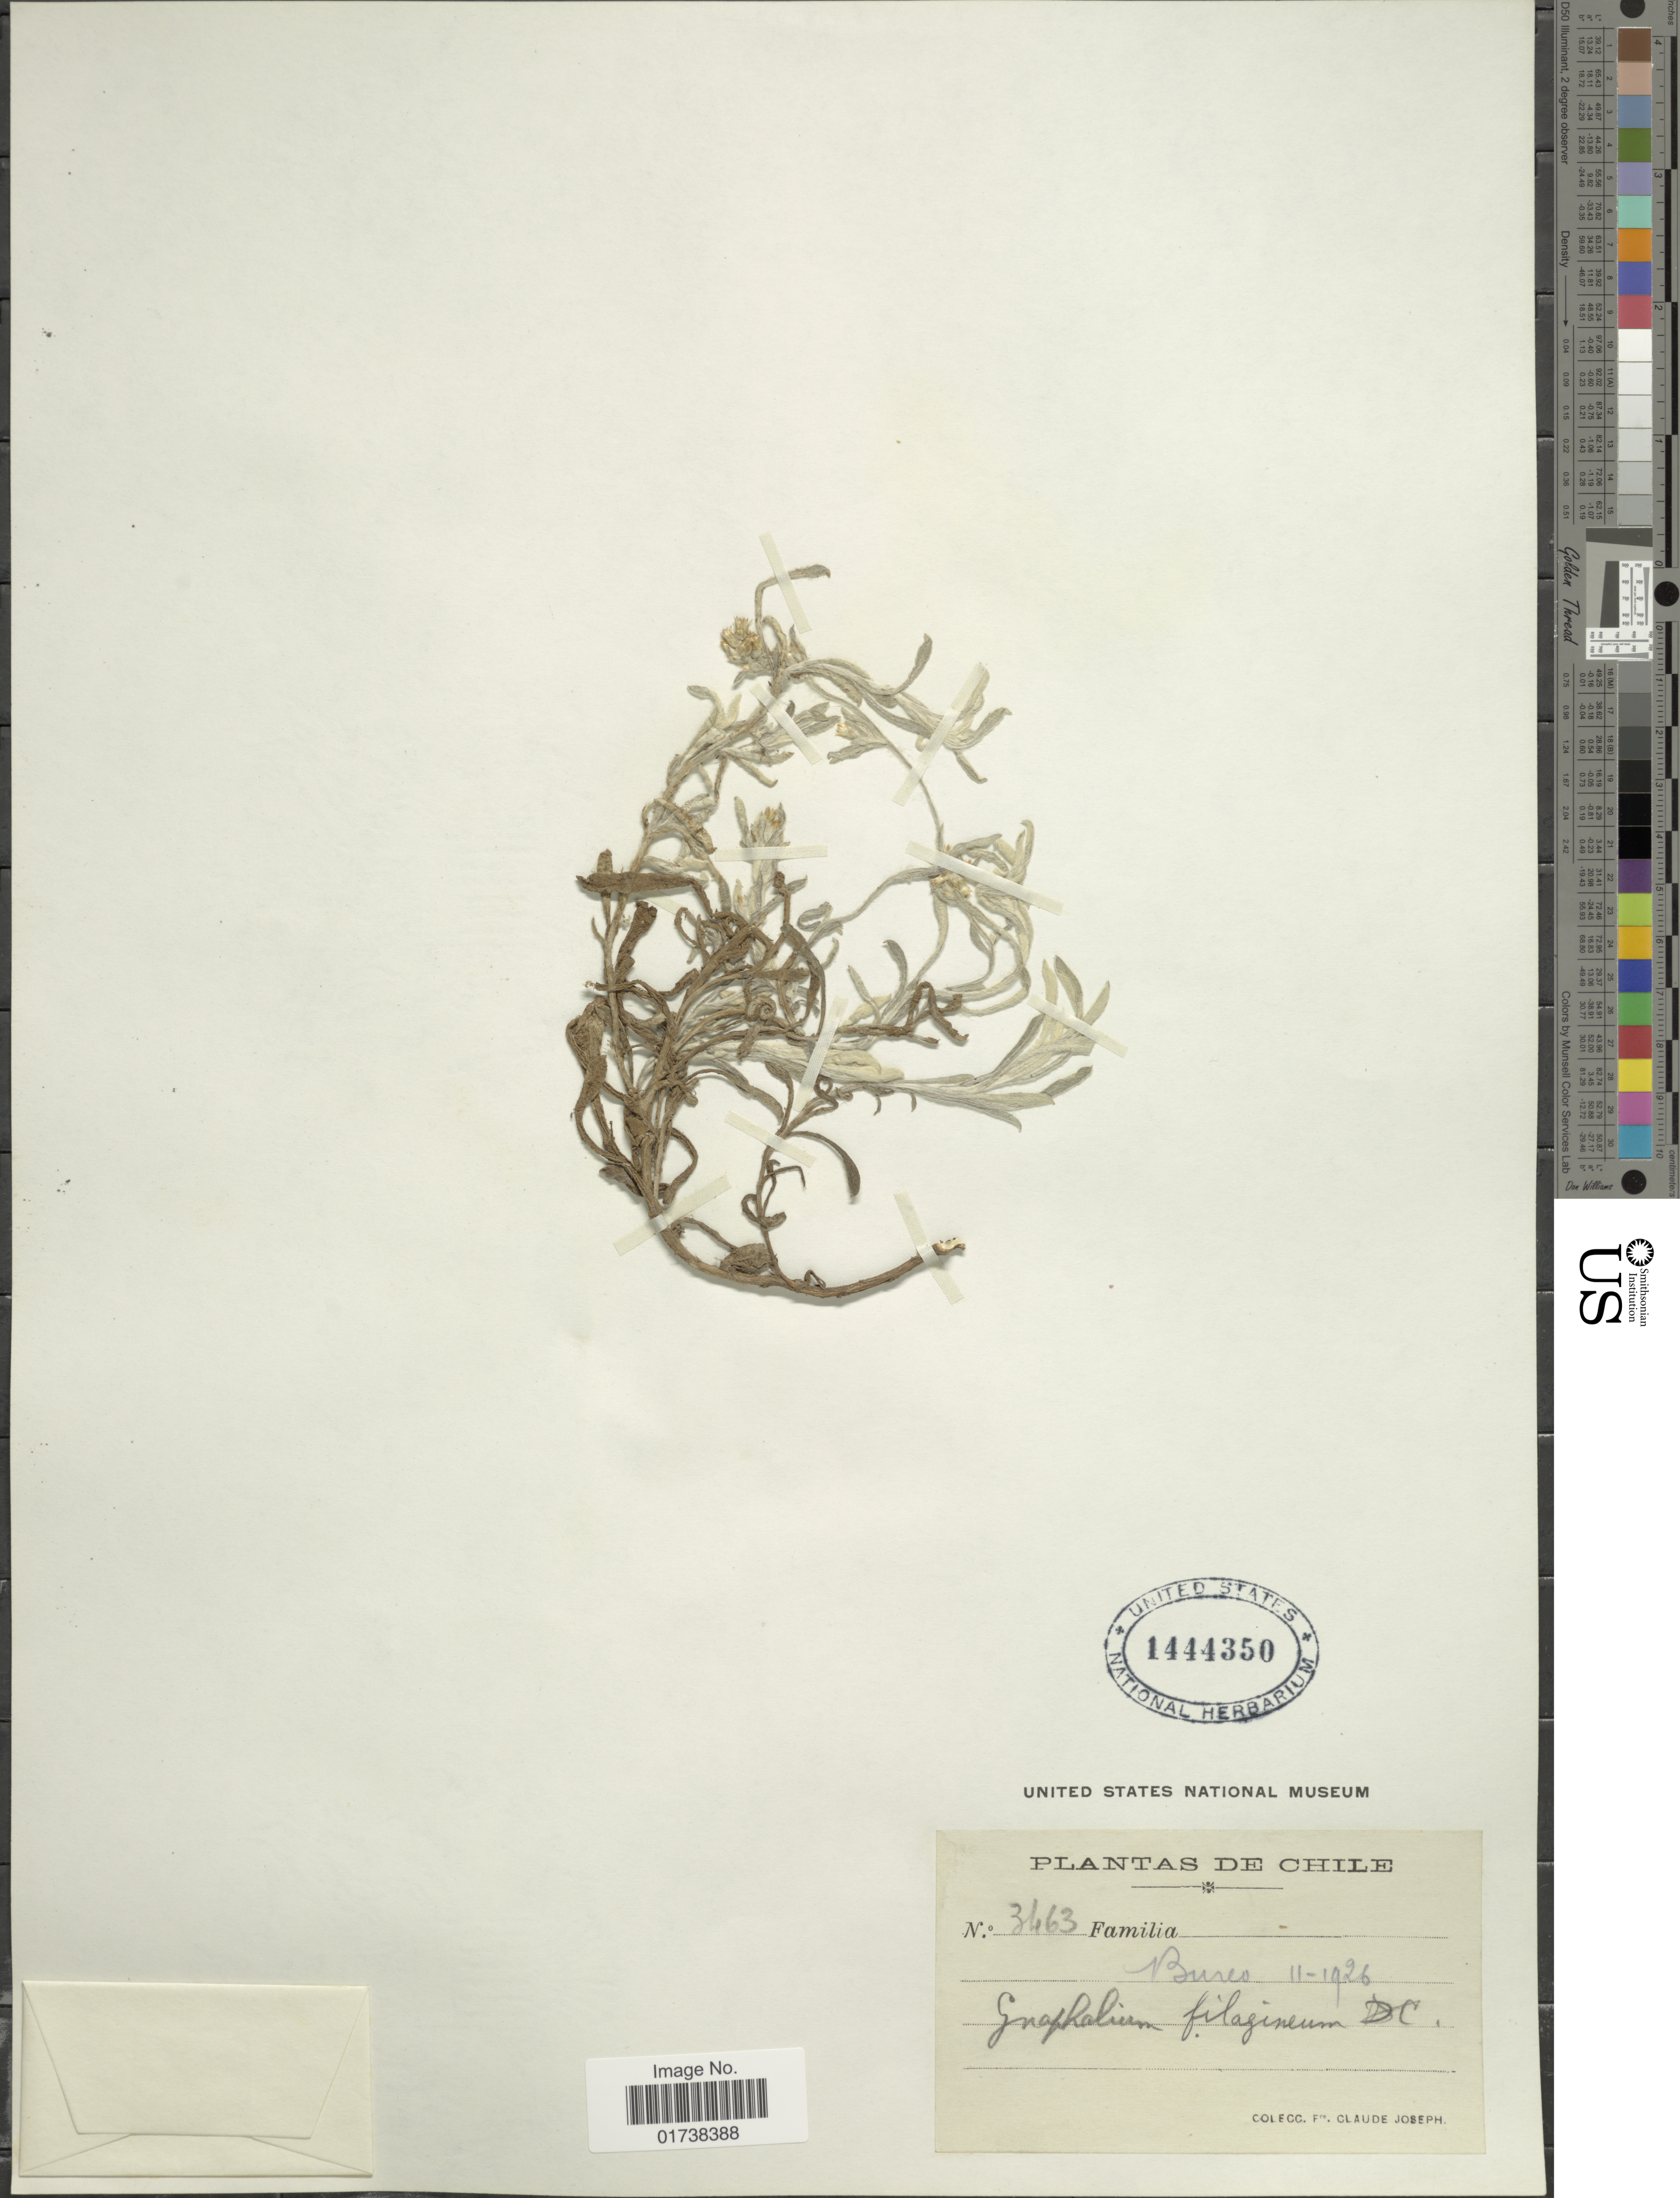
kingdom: Plantae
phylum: Tracheophyta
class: Magnoliopsida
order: Asterales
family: Asteraceae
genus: Gamochaeta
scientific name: Gamochaeta filaginea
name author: (DC.) Cabrera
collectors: Bro. Claude-Joseph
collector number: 3463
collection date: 1926-11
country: Chile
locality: Bureo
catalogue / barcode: US 1444350